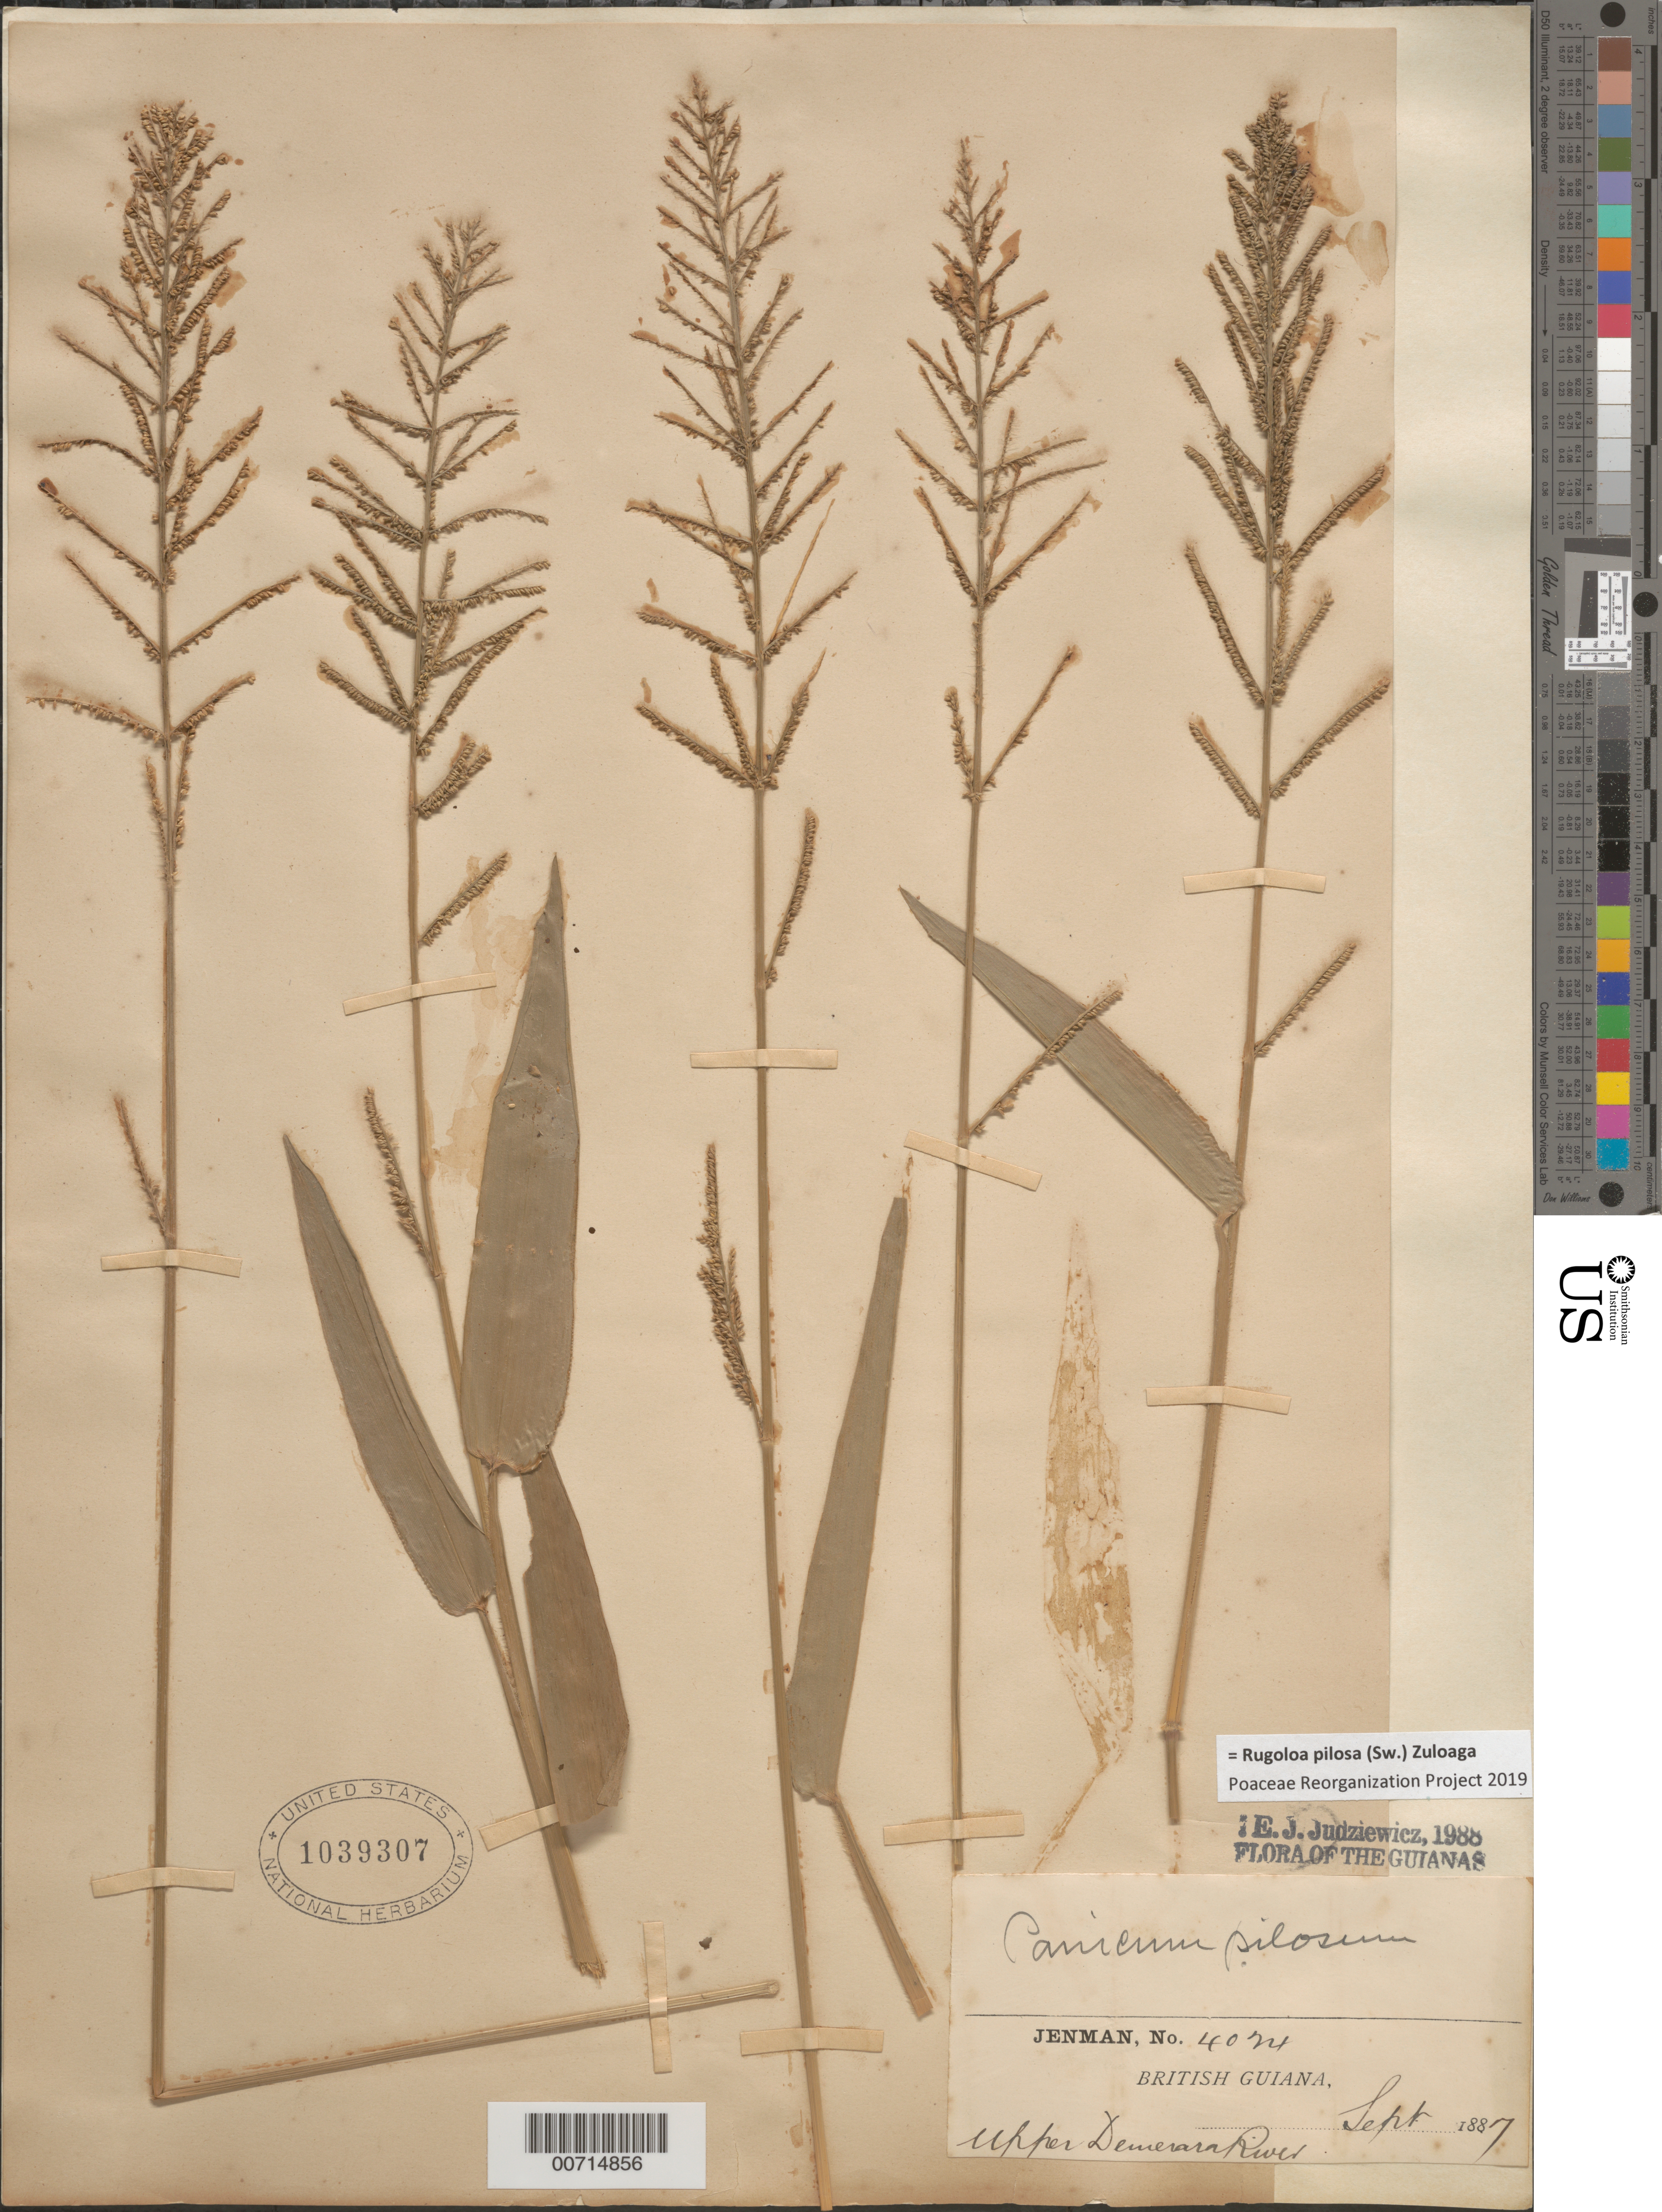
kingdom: Plantae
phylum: Tracheophyta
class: Liliopsida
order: Poales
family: Poaceae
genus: Panicum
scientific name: Panicum pilosum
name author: Sw.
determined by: Judziewicz, E. J.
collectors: G. S. Jenman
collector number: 4024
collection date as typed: September 1887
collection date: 1887-09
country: Guyana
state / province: U. Demerara-Berbice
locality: Upper Demerara River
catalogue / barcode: US 1039307